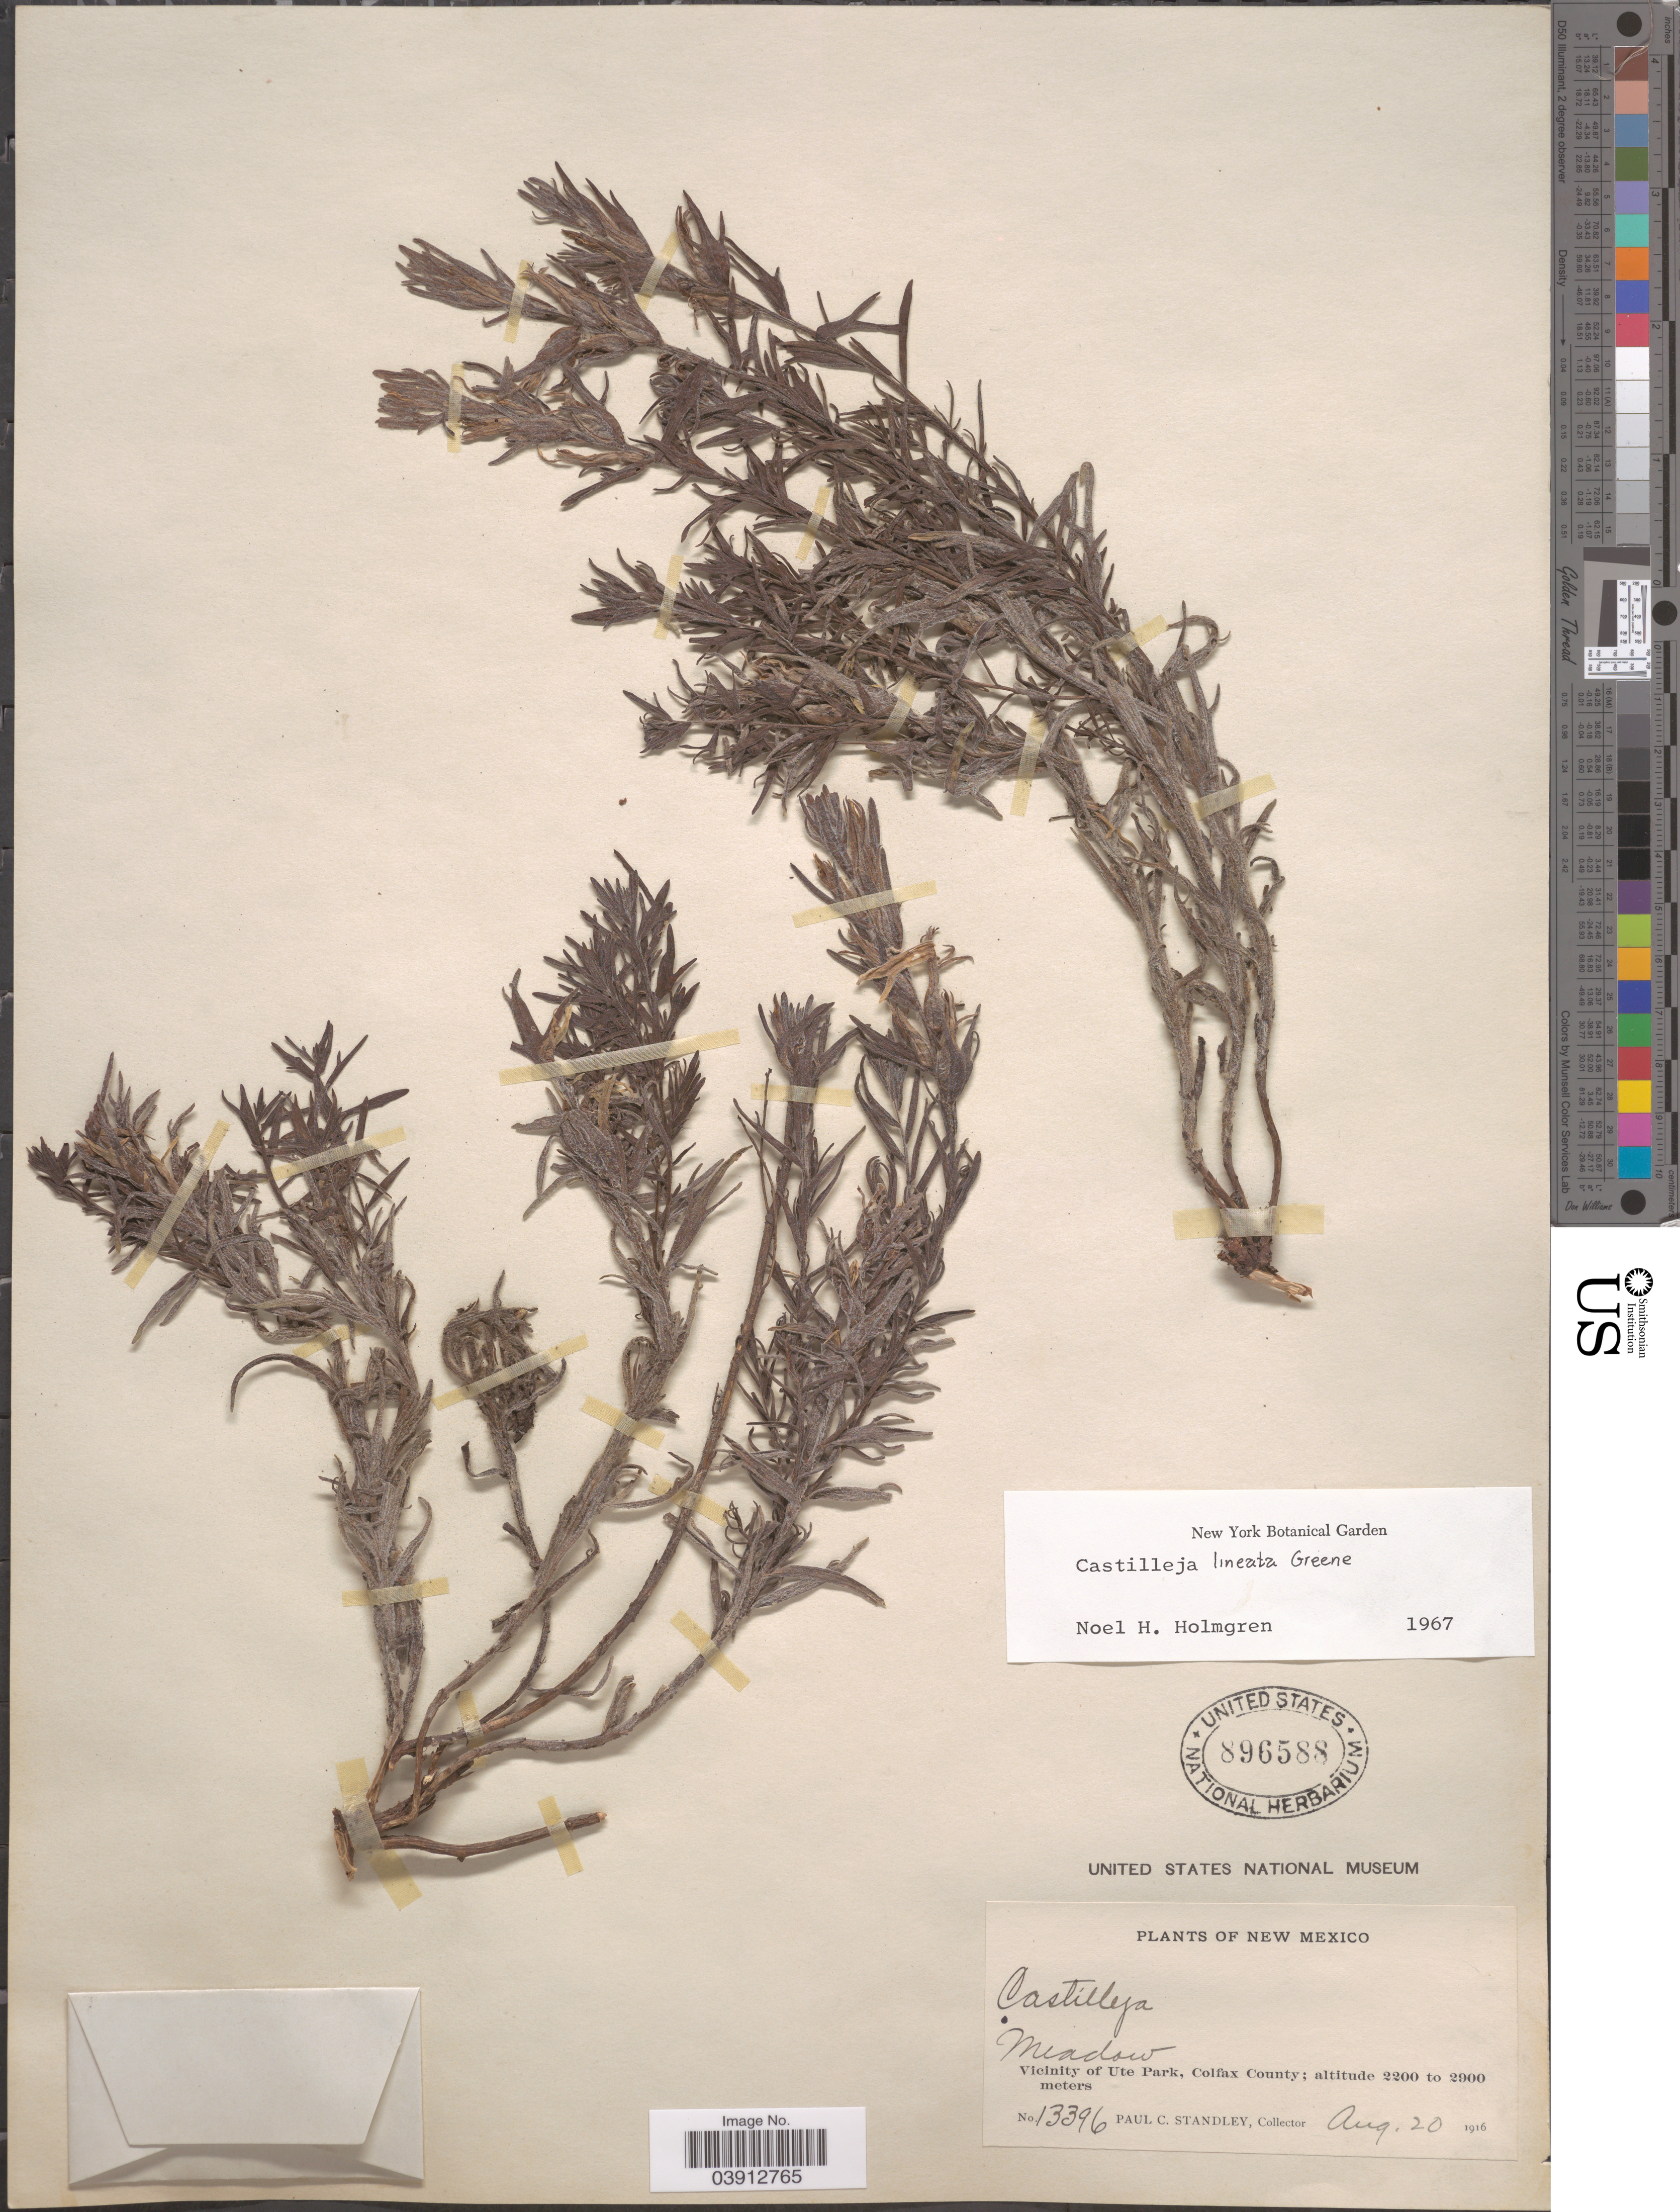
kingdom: Plantae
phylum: Tracheophyta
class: Magnoliopsida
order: Lamiales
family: Orobanchaceae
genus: Castilleja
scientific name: Castilleja lineata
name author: Greene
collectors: P. C. Standley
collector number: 13396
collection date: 1916-08-20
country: United States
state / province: New Mexico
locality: Vicinity of Ute Park, Colfax County.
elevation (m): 2200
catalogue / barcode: US 896588